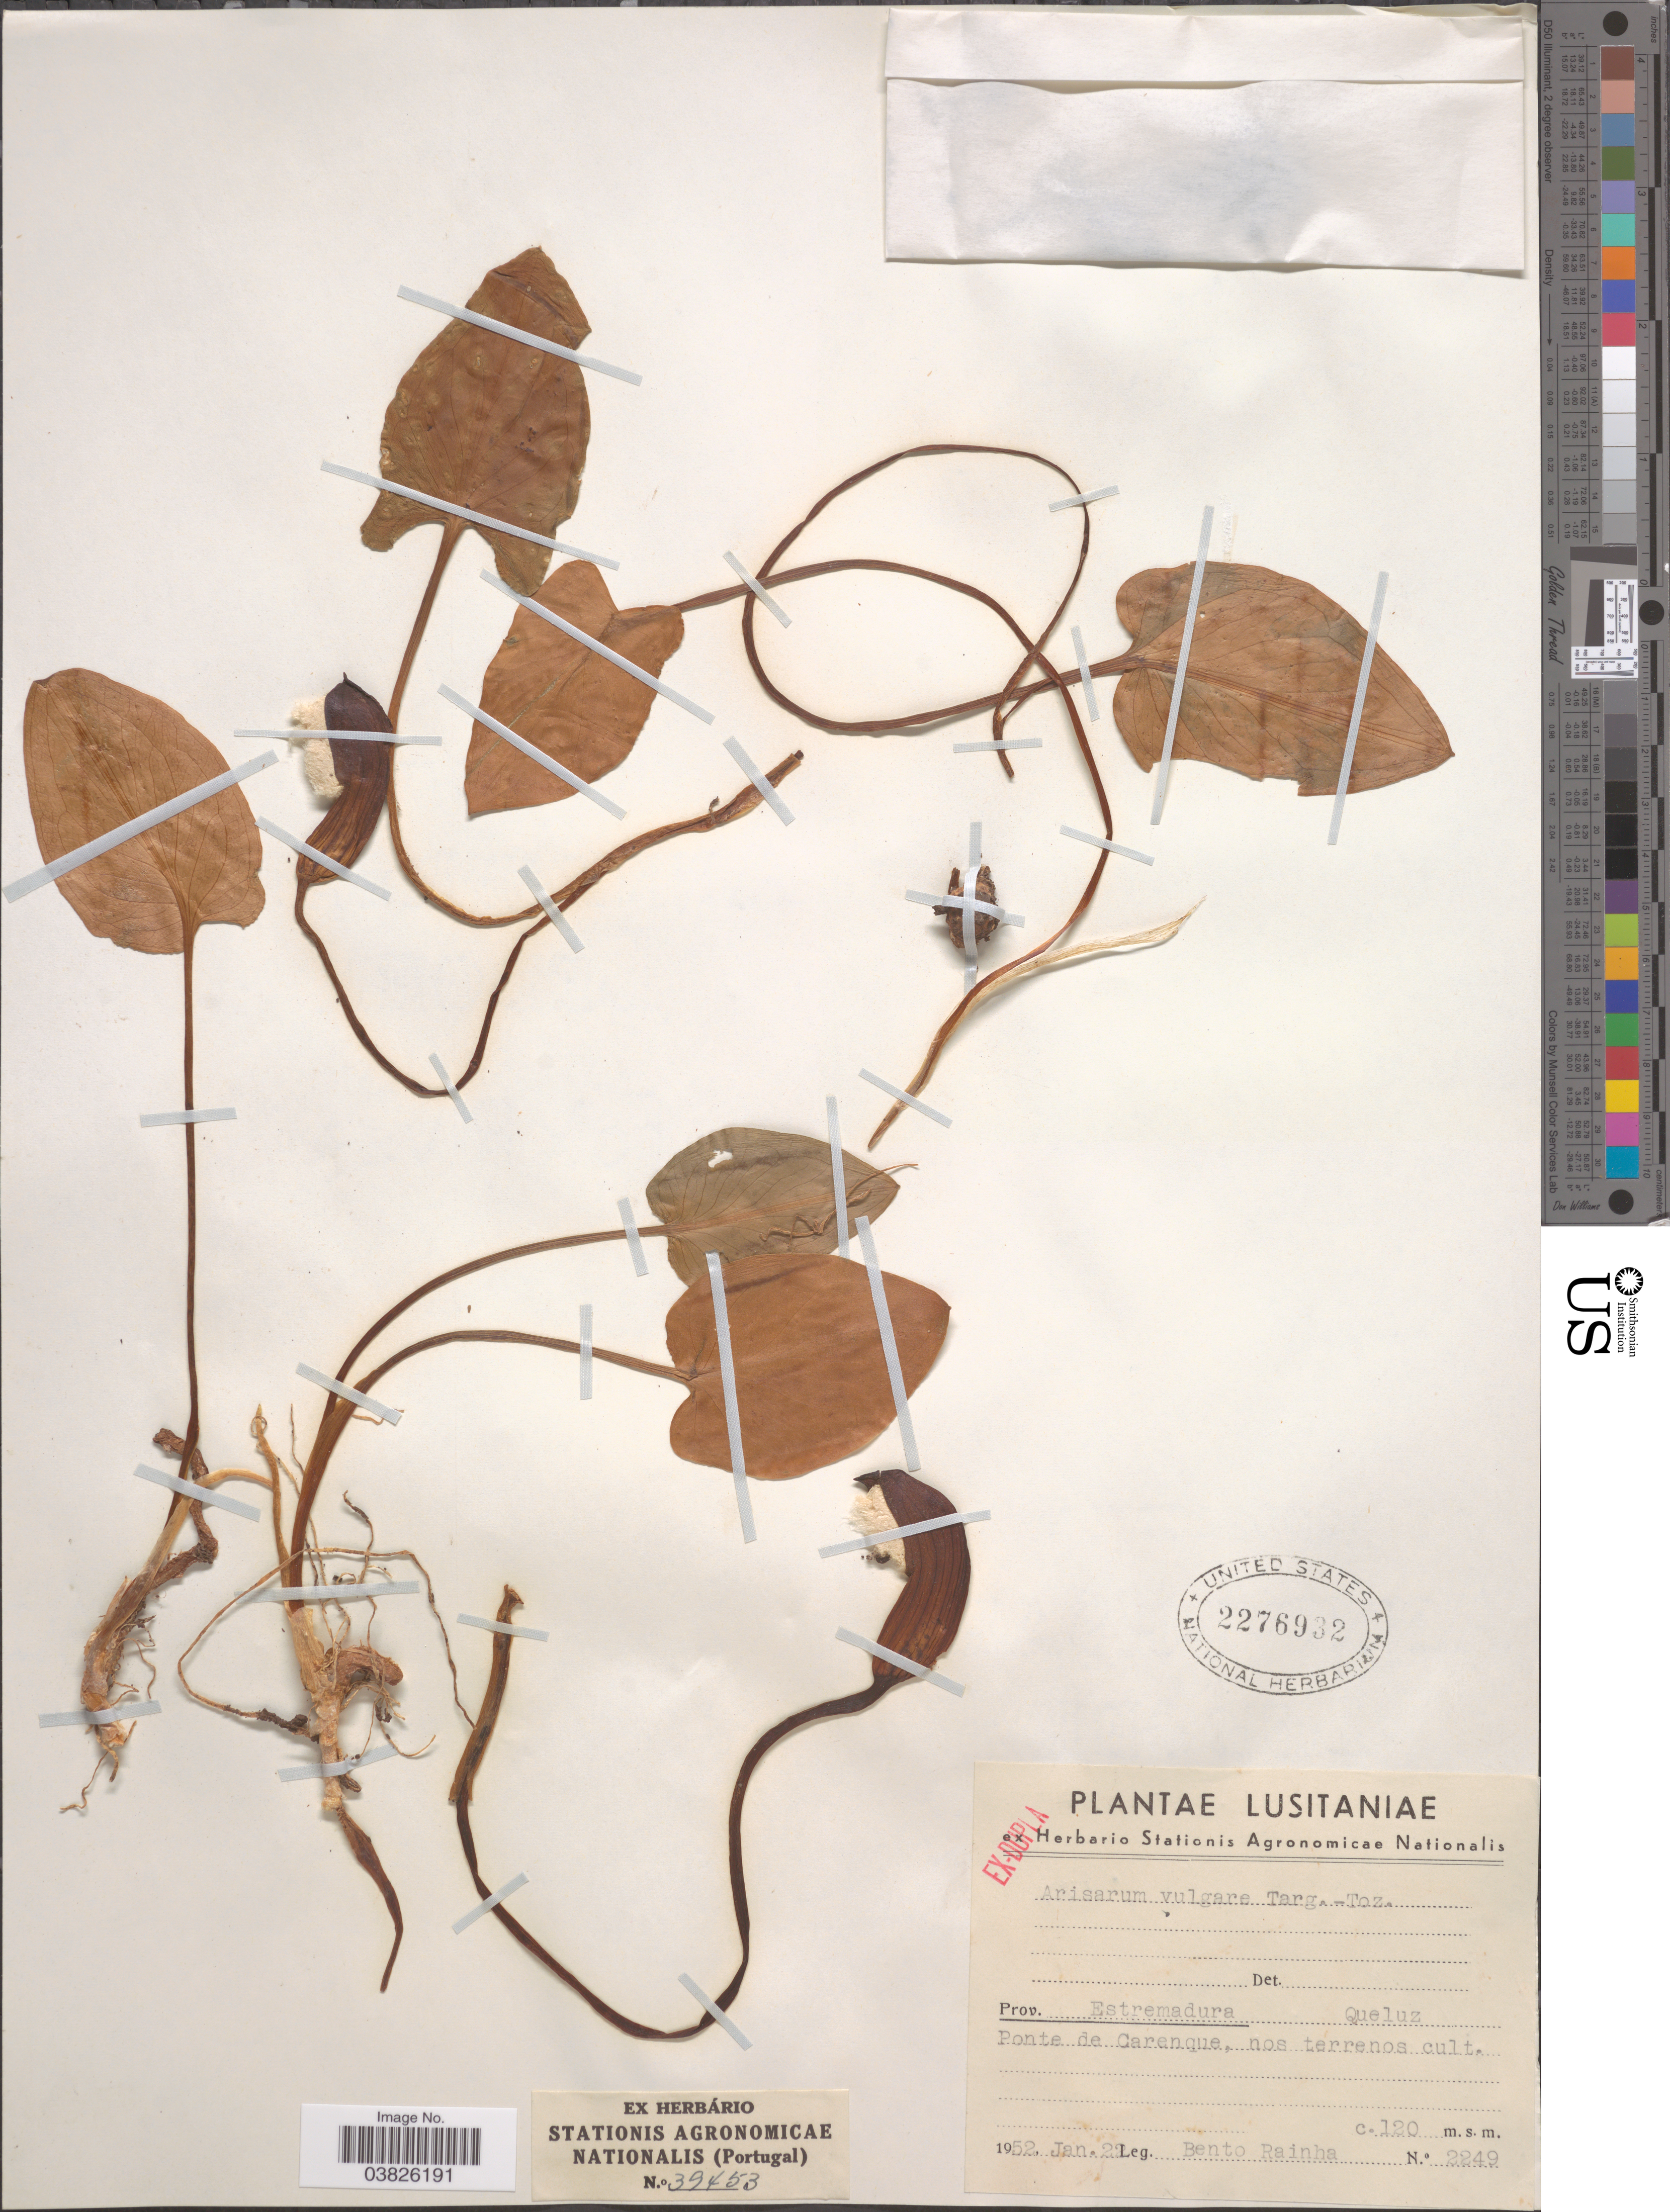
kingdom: Plantae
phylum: Tracheophyta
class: Liliopsida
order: Alismatales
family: Araceae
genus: Arisarum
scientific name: Arisarum vulgare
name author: Targ. Tozz.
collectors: B. Rainha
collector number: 2249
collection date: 1952-01-22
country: Portugal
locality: Lusitaniae. Prov. Estremadura Queluz Ponte de Carenque, nos terrenos cult.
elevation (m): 120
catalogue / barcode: US 2276932